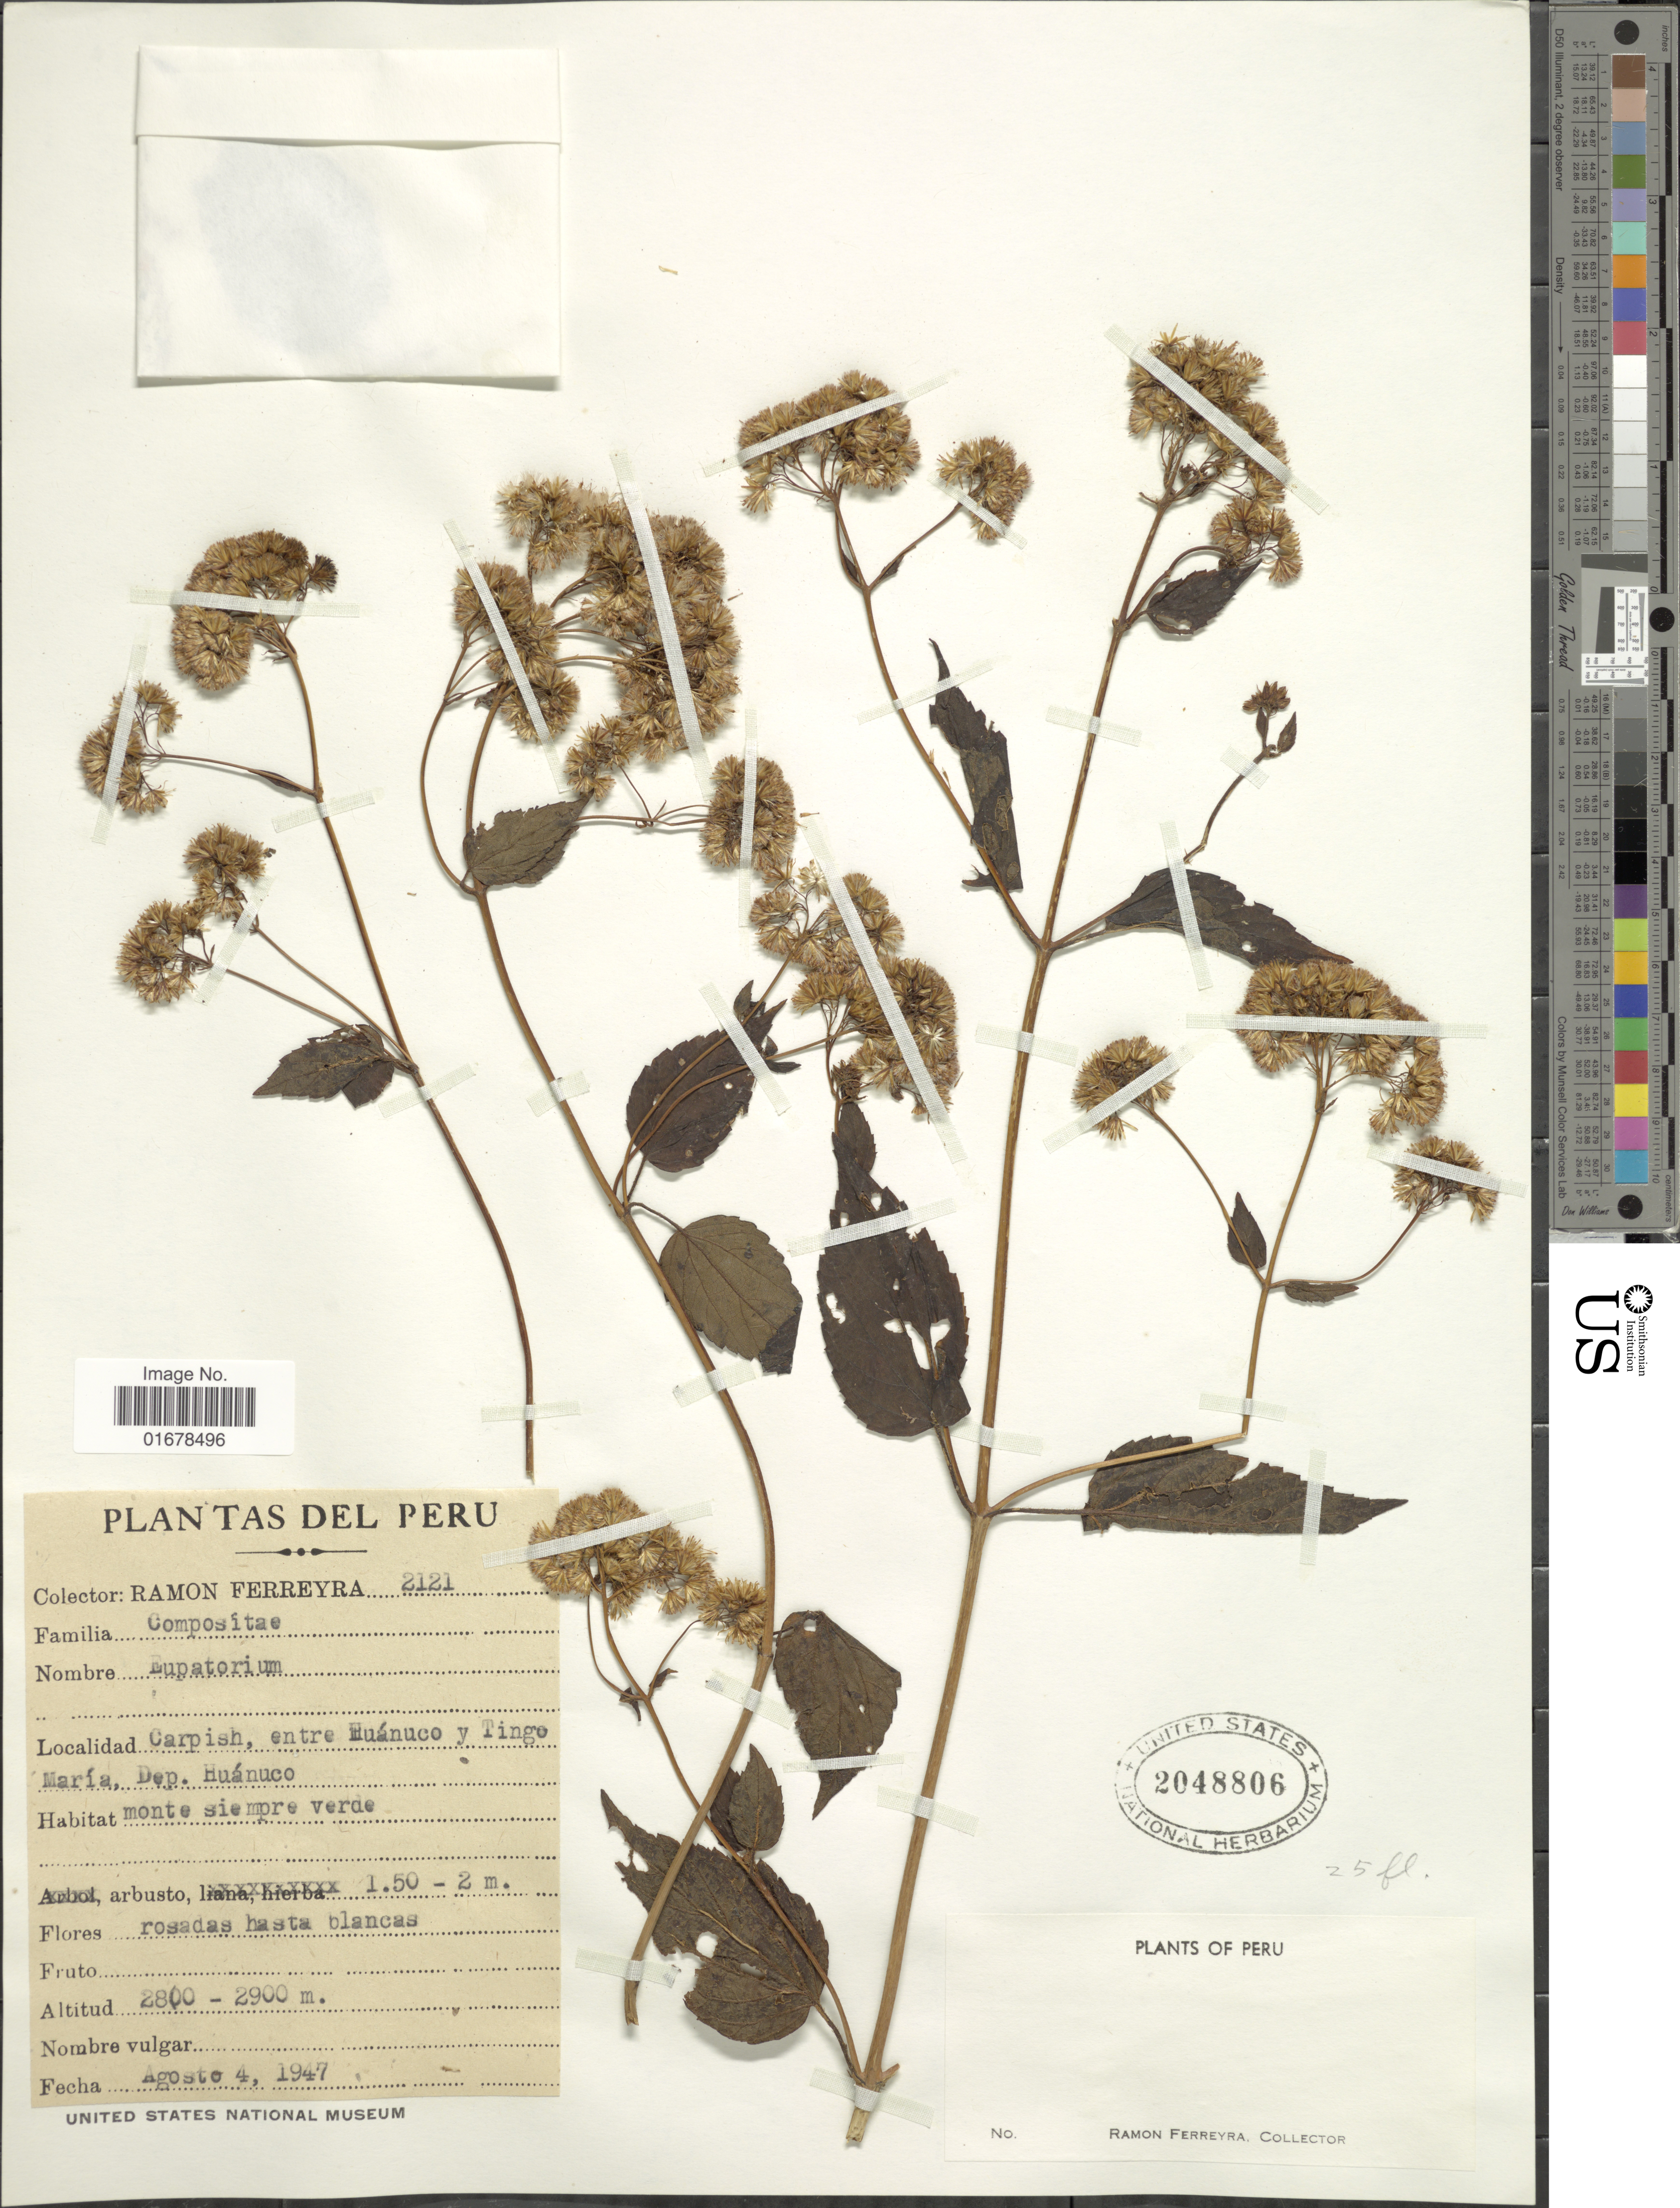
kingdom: Plantae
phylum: Tracheophyta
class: Magnoliopsida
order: Asterales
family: Asteraceae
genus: Ageratina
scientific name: Ageratina tambillensis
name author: (Hieron.) R.M. King & H. Rob.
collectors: R. A. Ferreyra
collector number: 2121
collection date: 1947-08-04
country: Peru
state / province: Huánuco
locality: Carpish, entre Huanuco y Tingo Maria, Dep. Huanuco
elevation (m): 2800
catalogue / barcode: US 2048806